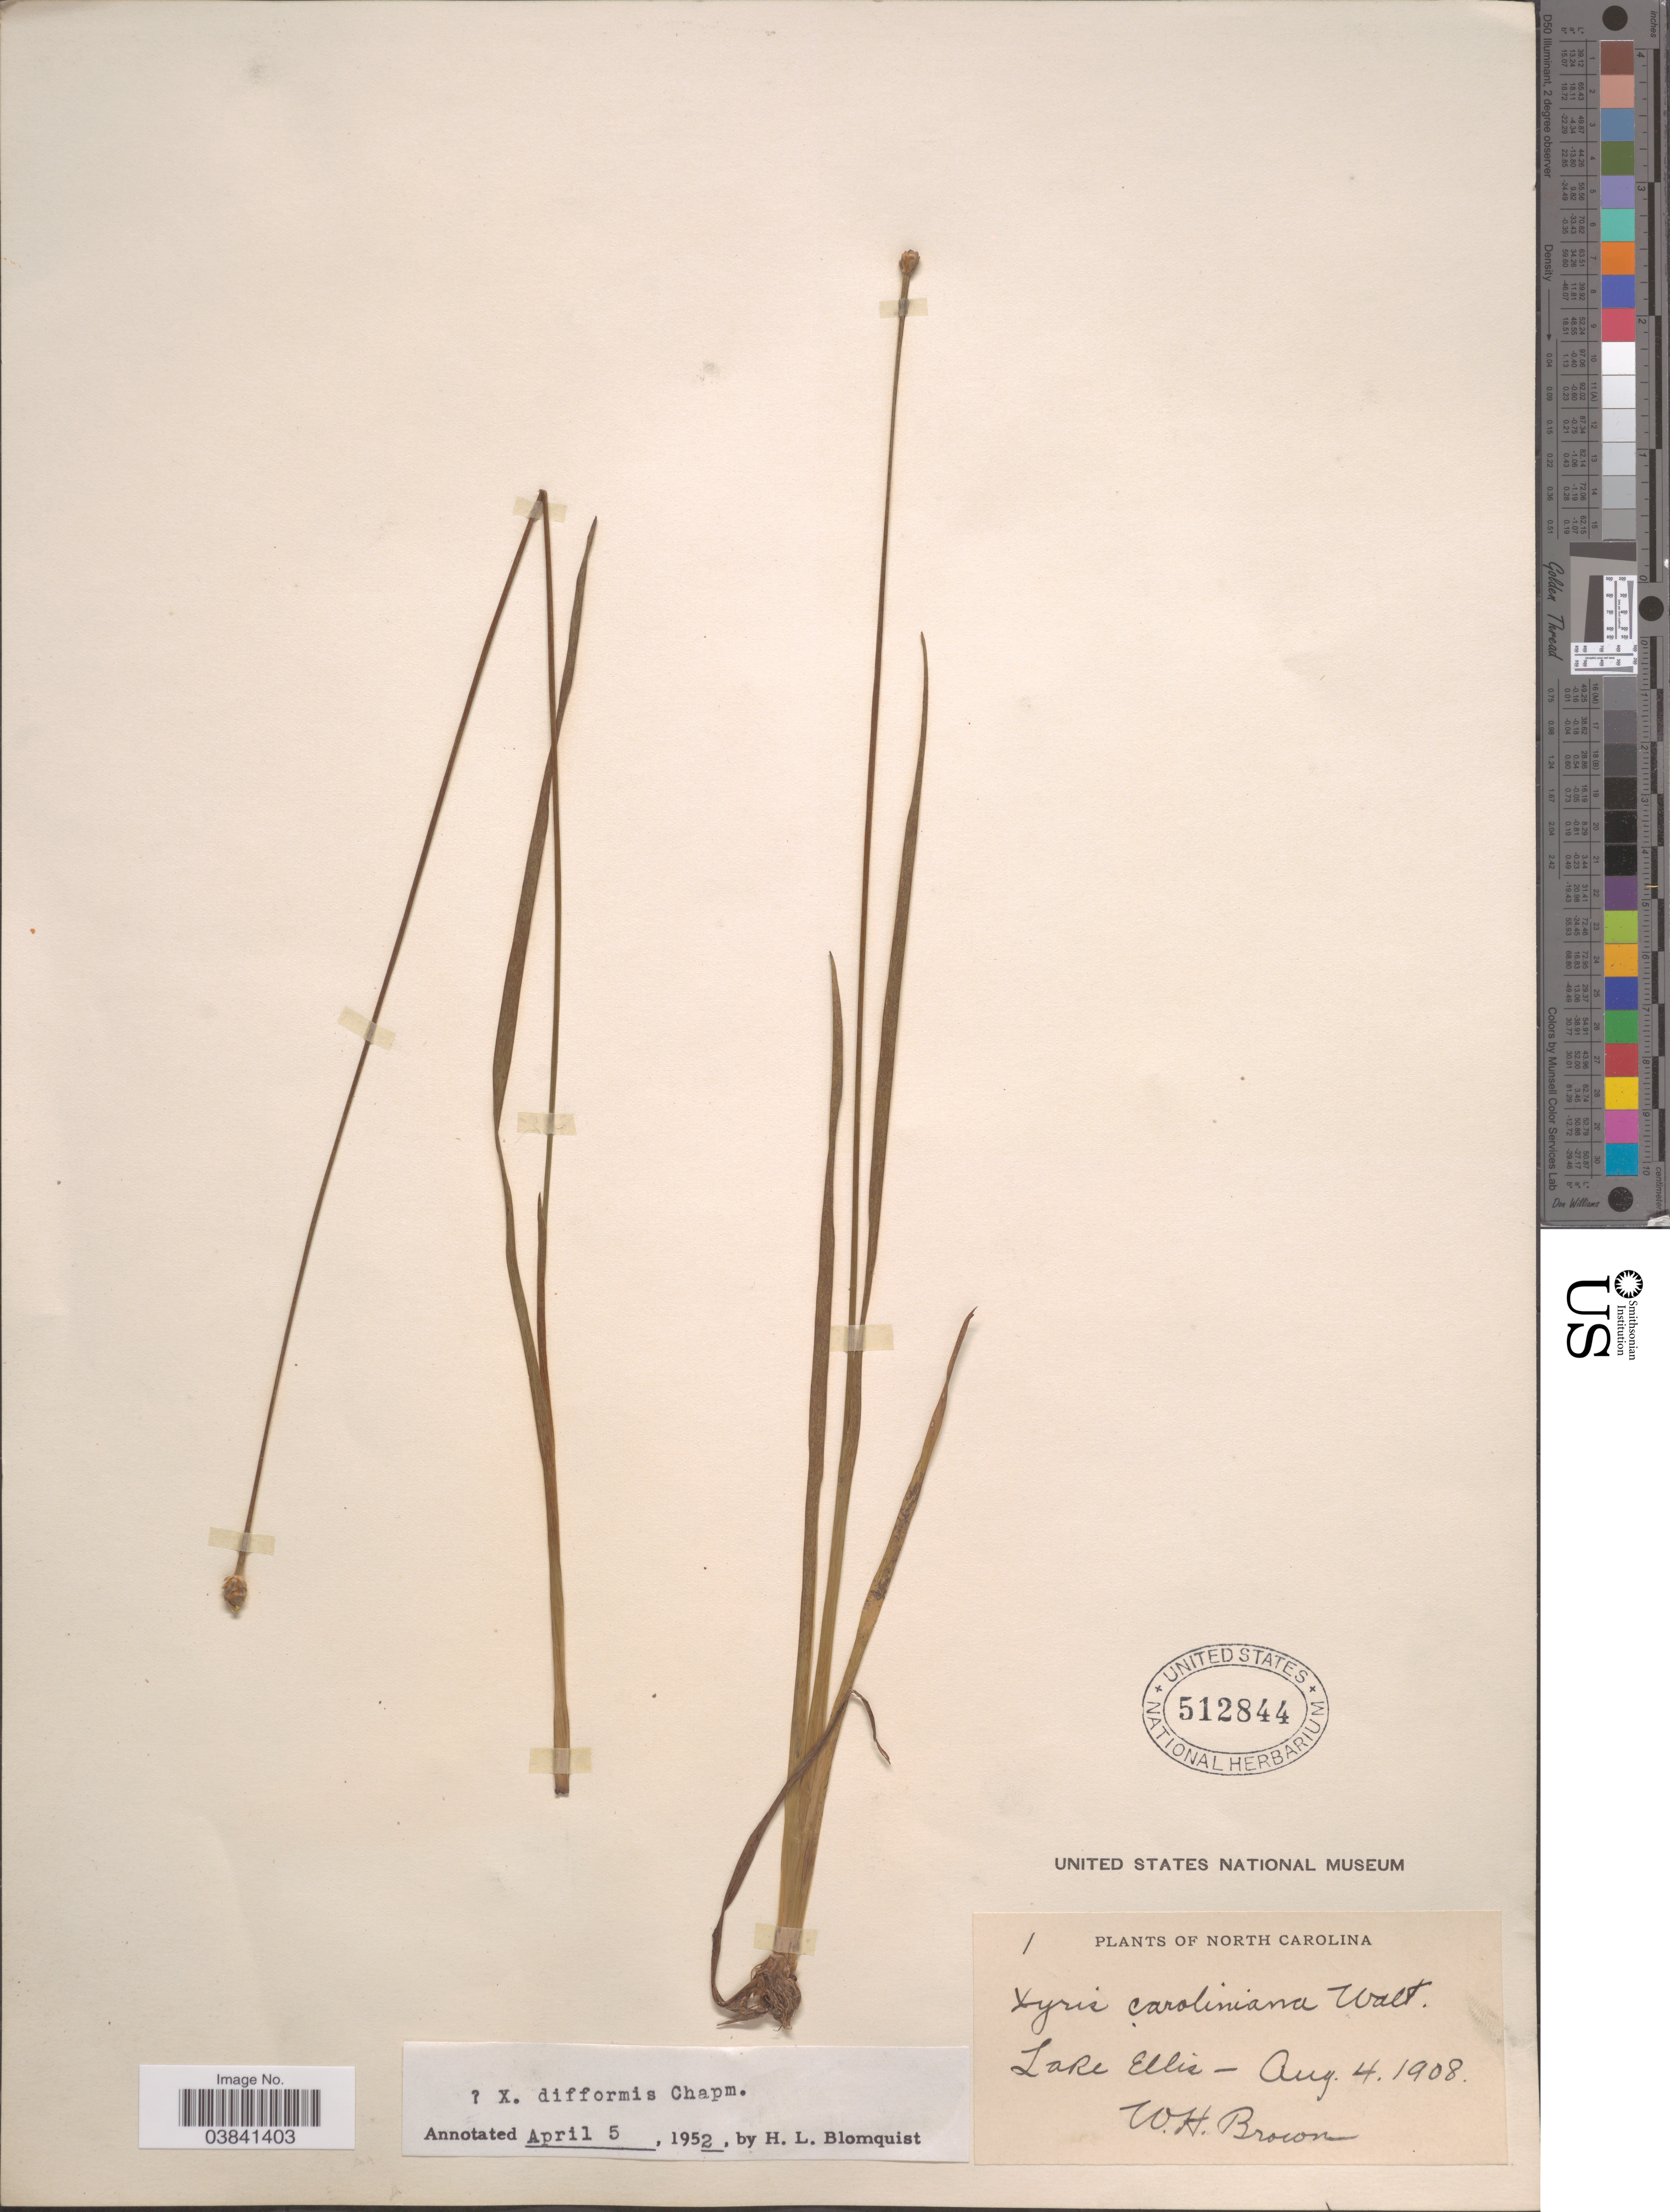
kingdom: Plantae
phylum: Tracheophyta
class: Liliopsida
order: Poales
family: Xyridaceae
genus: Xyris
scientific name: Xyris difformis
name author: Chapm.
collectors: W. H. Brown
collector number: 1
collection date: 1908-08-04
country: United States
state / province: North Carolina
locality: Lake Ellis.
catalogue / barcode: US 512844